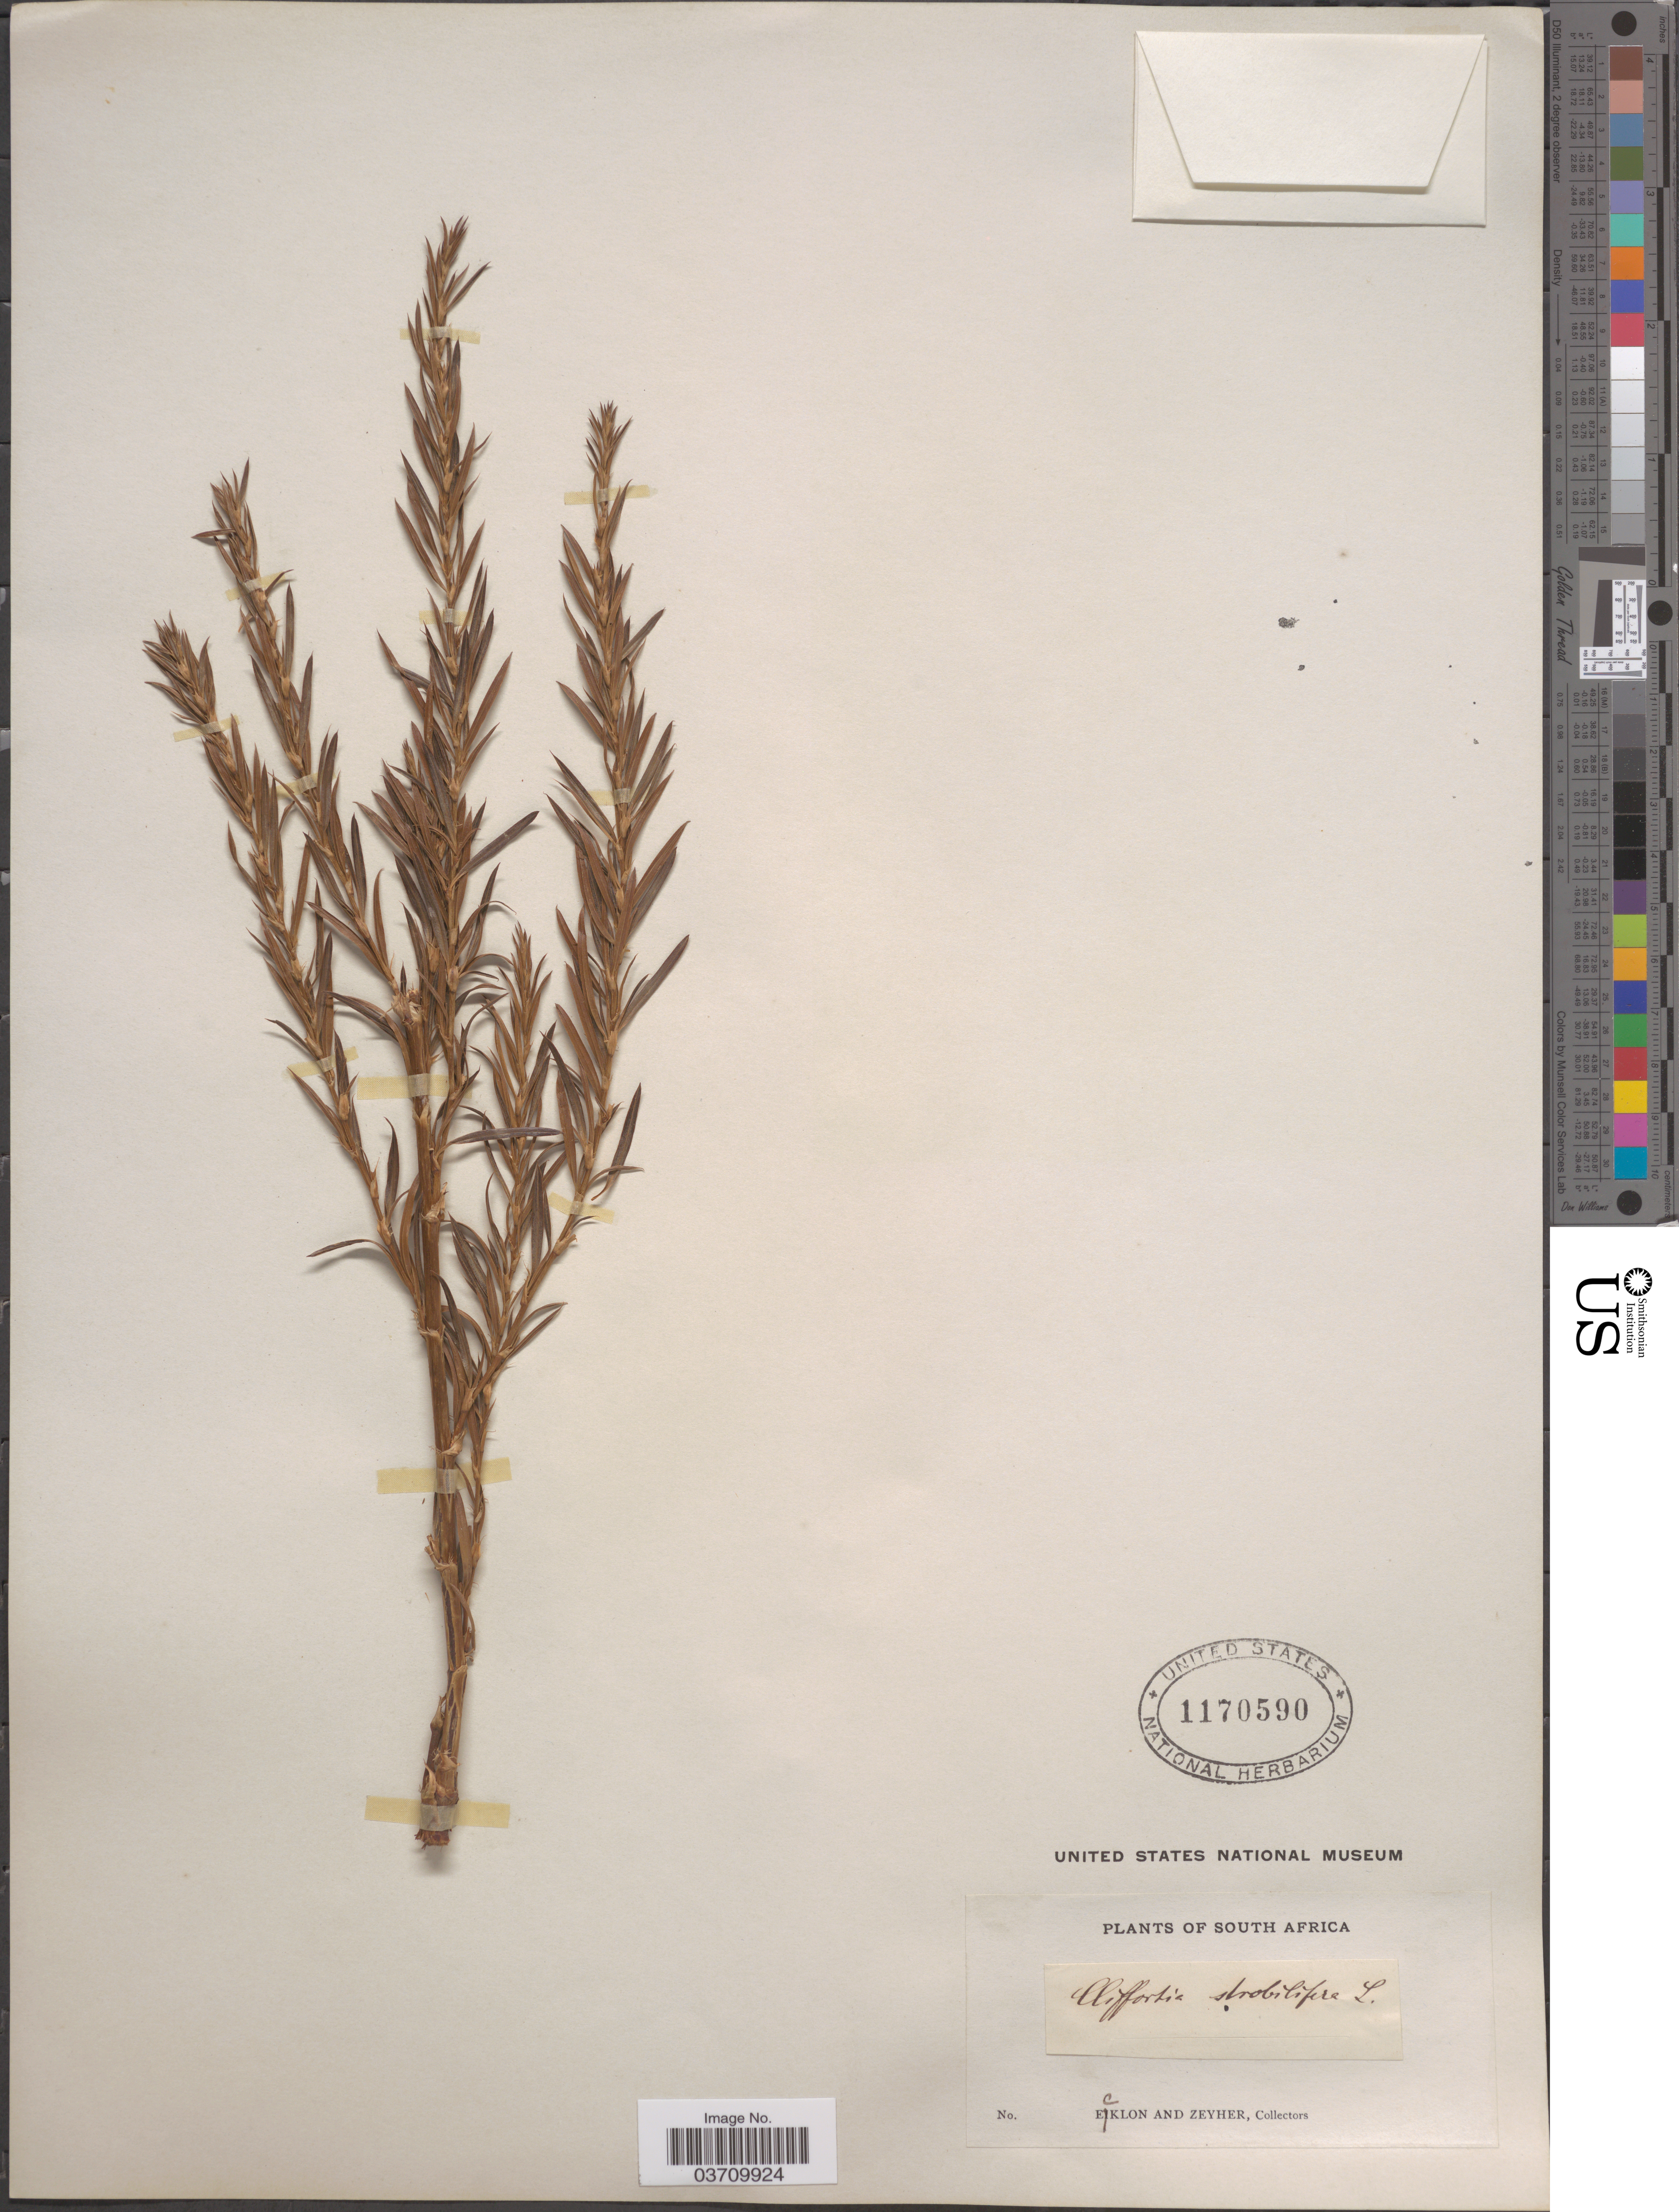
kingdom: Plantae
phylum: Tracheophyta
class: Magnoliopsida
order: Rosales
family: Rosaceae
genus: Cliffortia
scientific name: Cliffortia strobilifera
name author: Murr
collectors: -. Ecklon & -. Zeyher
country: South Africa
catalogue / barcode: US 1170590